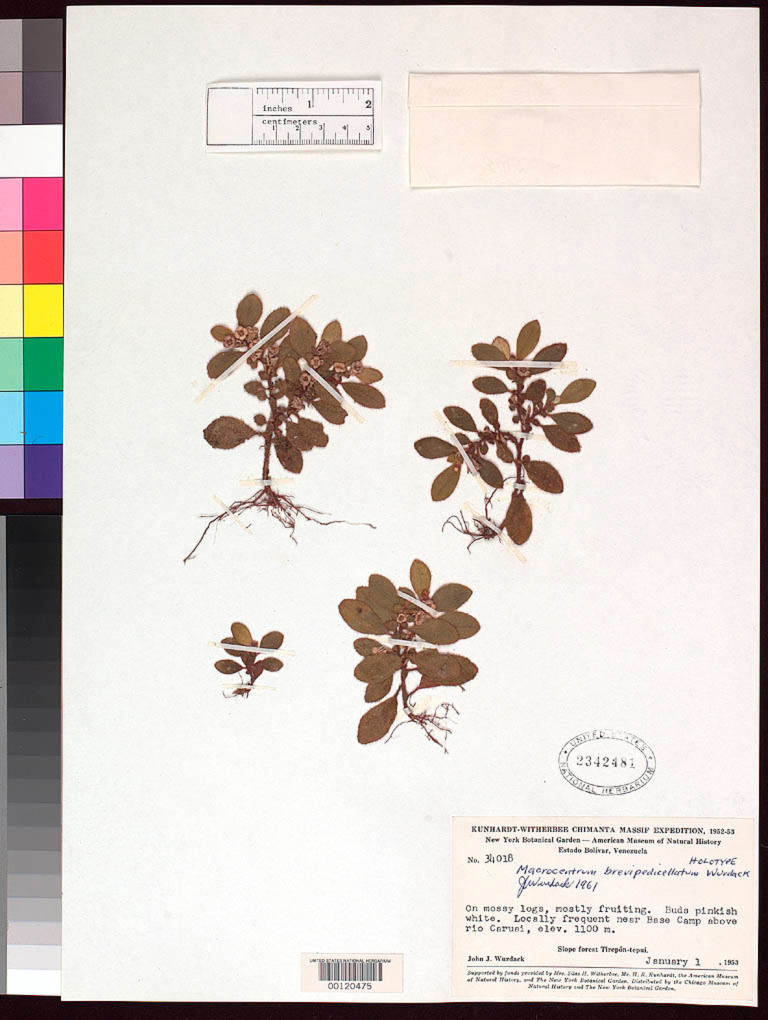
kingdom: Plantae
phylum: Tracheophyta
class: Magnoliopsida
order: Myrtales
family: Melastomataceae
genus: Macrocentrum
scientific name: Macrocentrum brevipedicellatum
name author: Wurdack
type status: Holotype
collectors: J. J. Wurdack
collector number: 34018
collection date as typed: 01 Jan 1953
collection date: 1953-01-01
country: Venezuela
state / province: Bolivar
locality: Tirepon-Tepui.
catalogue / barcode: US 2342481